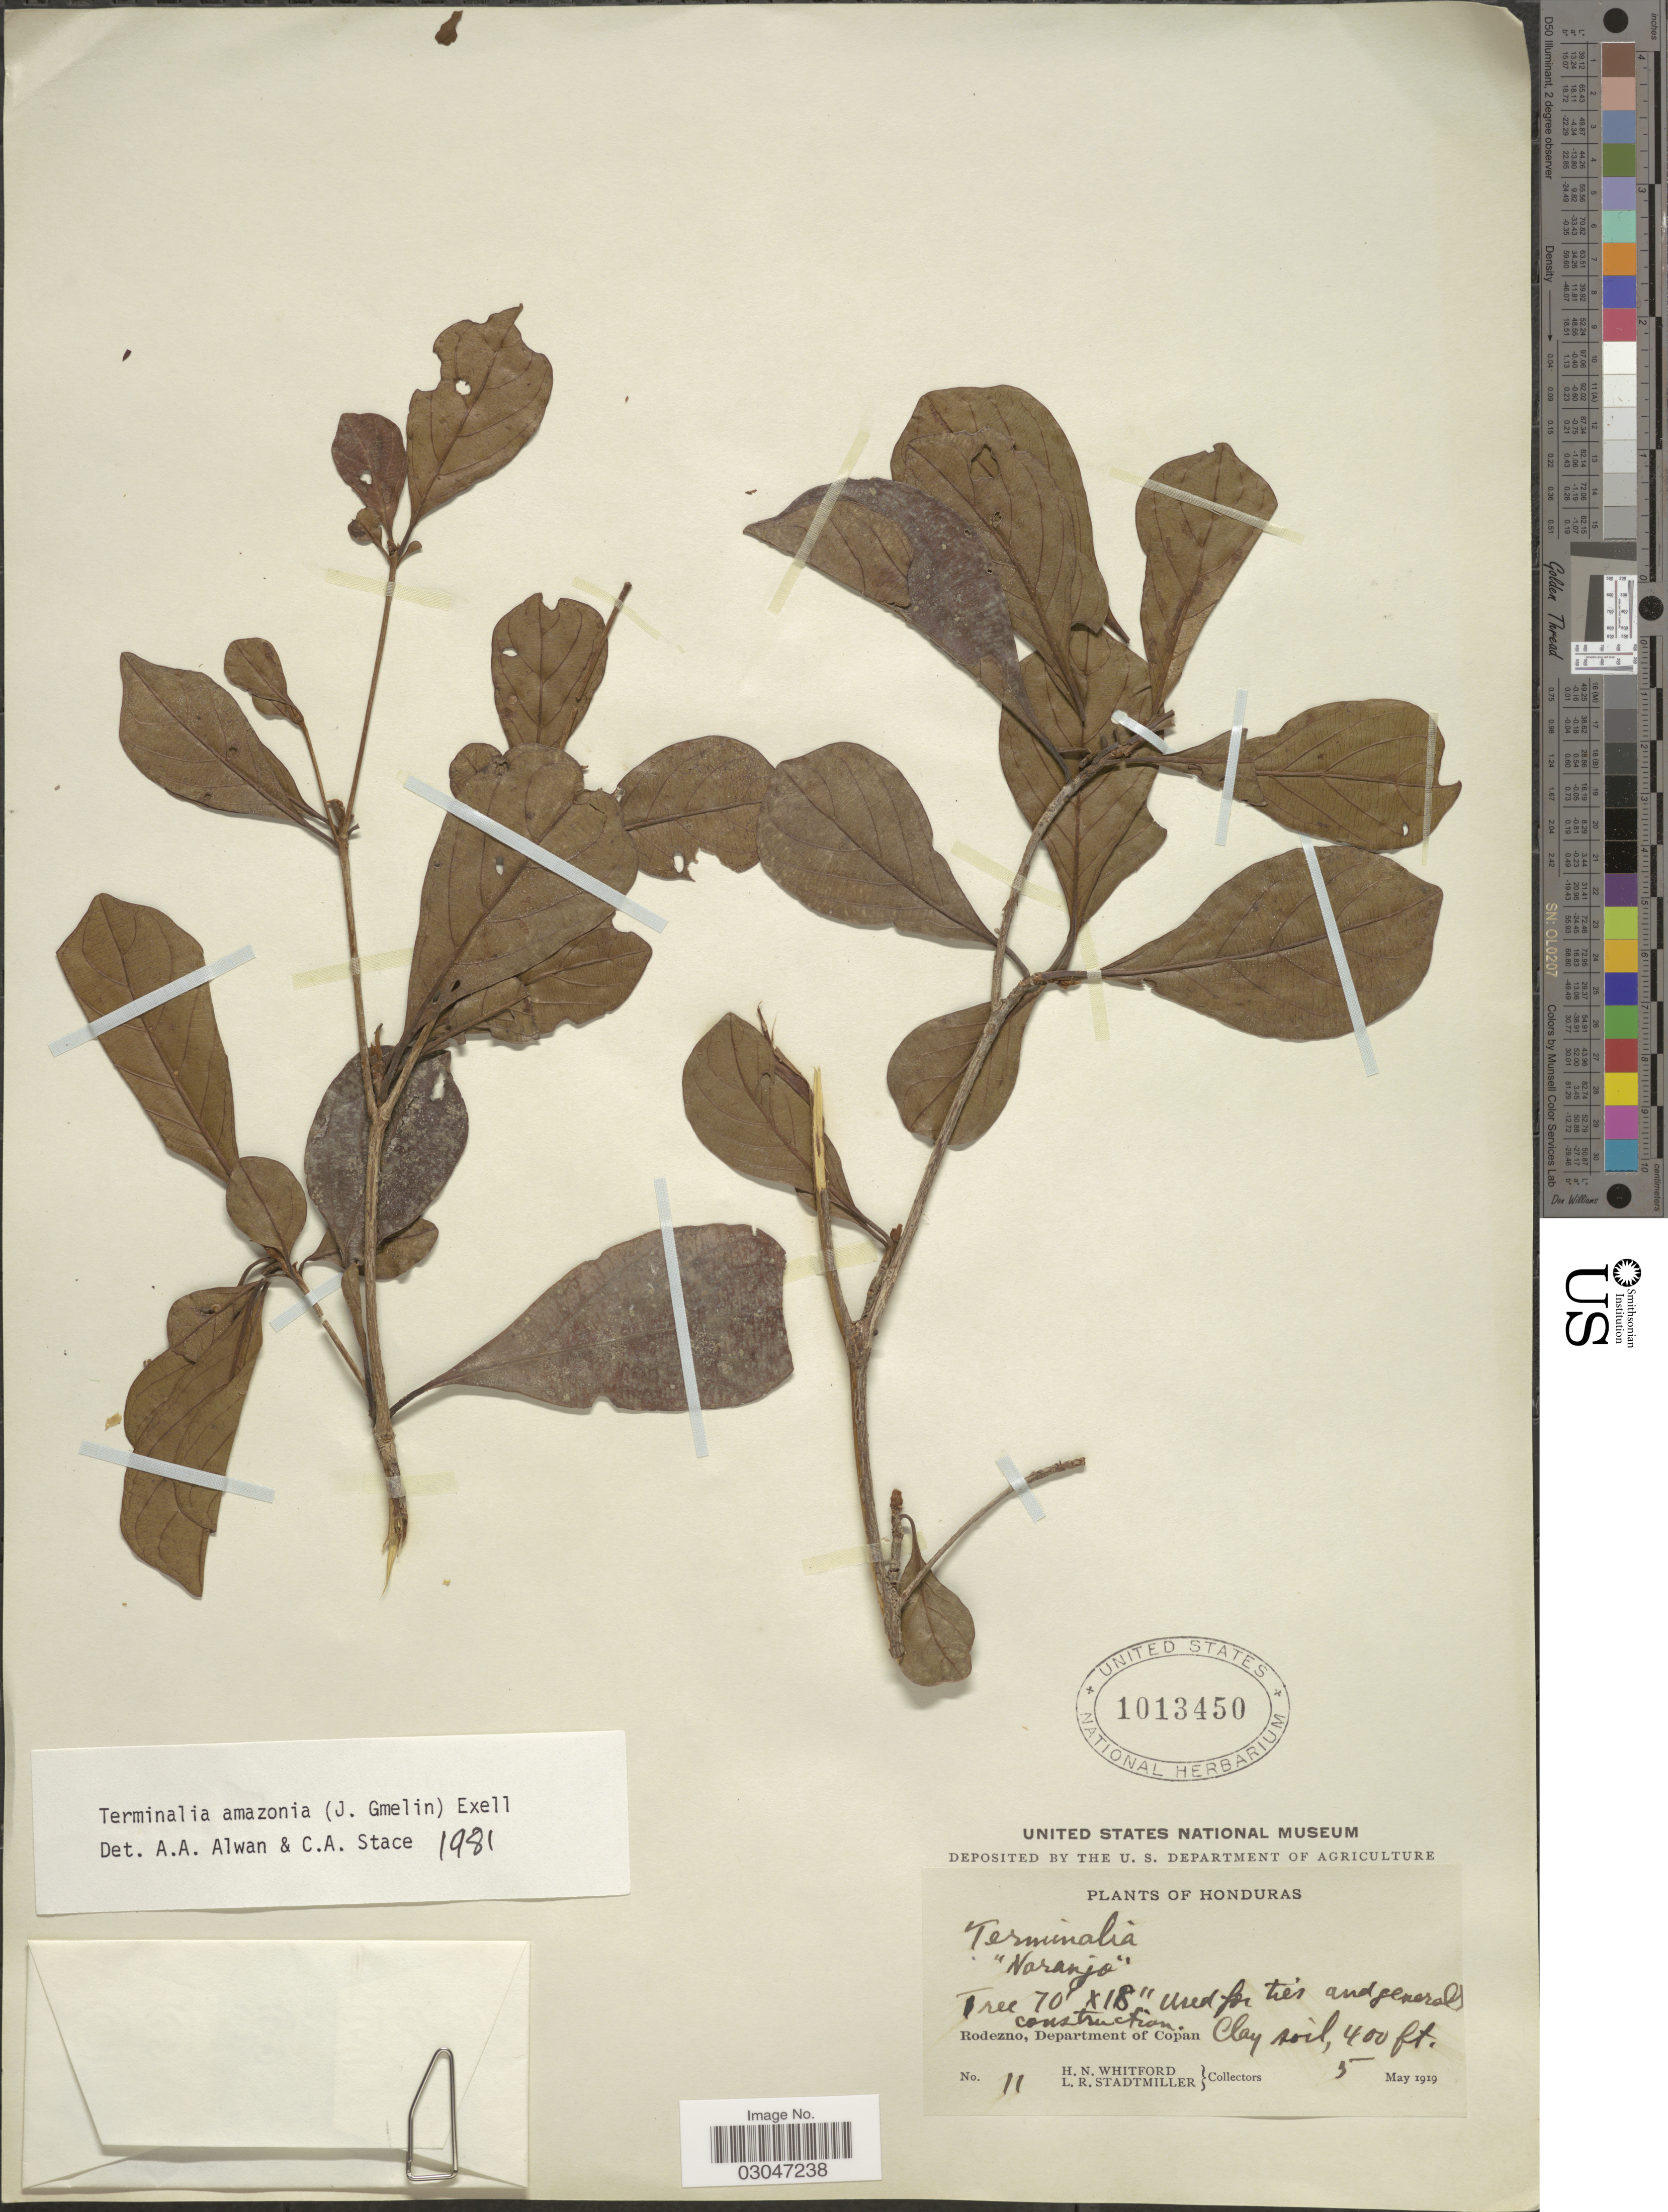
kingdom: Plantae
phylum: Tracheophyta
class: Magnoliopsida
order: Myrtales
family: Combretaceae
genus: Terminalia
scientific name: Terminalia amazonia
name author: (J.F. Gmel.) Exell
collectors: H. N. Whitford & L. Stadtmiller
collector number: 11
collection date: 1919-05-05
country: Honduras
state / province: Copán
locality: Rodezno, Department of Copan.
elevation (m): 122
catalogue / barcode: US 1013450